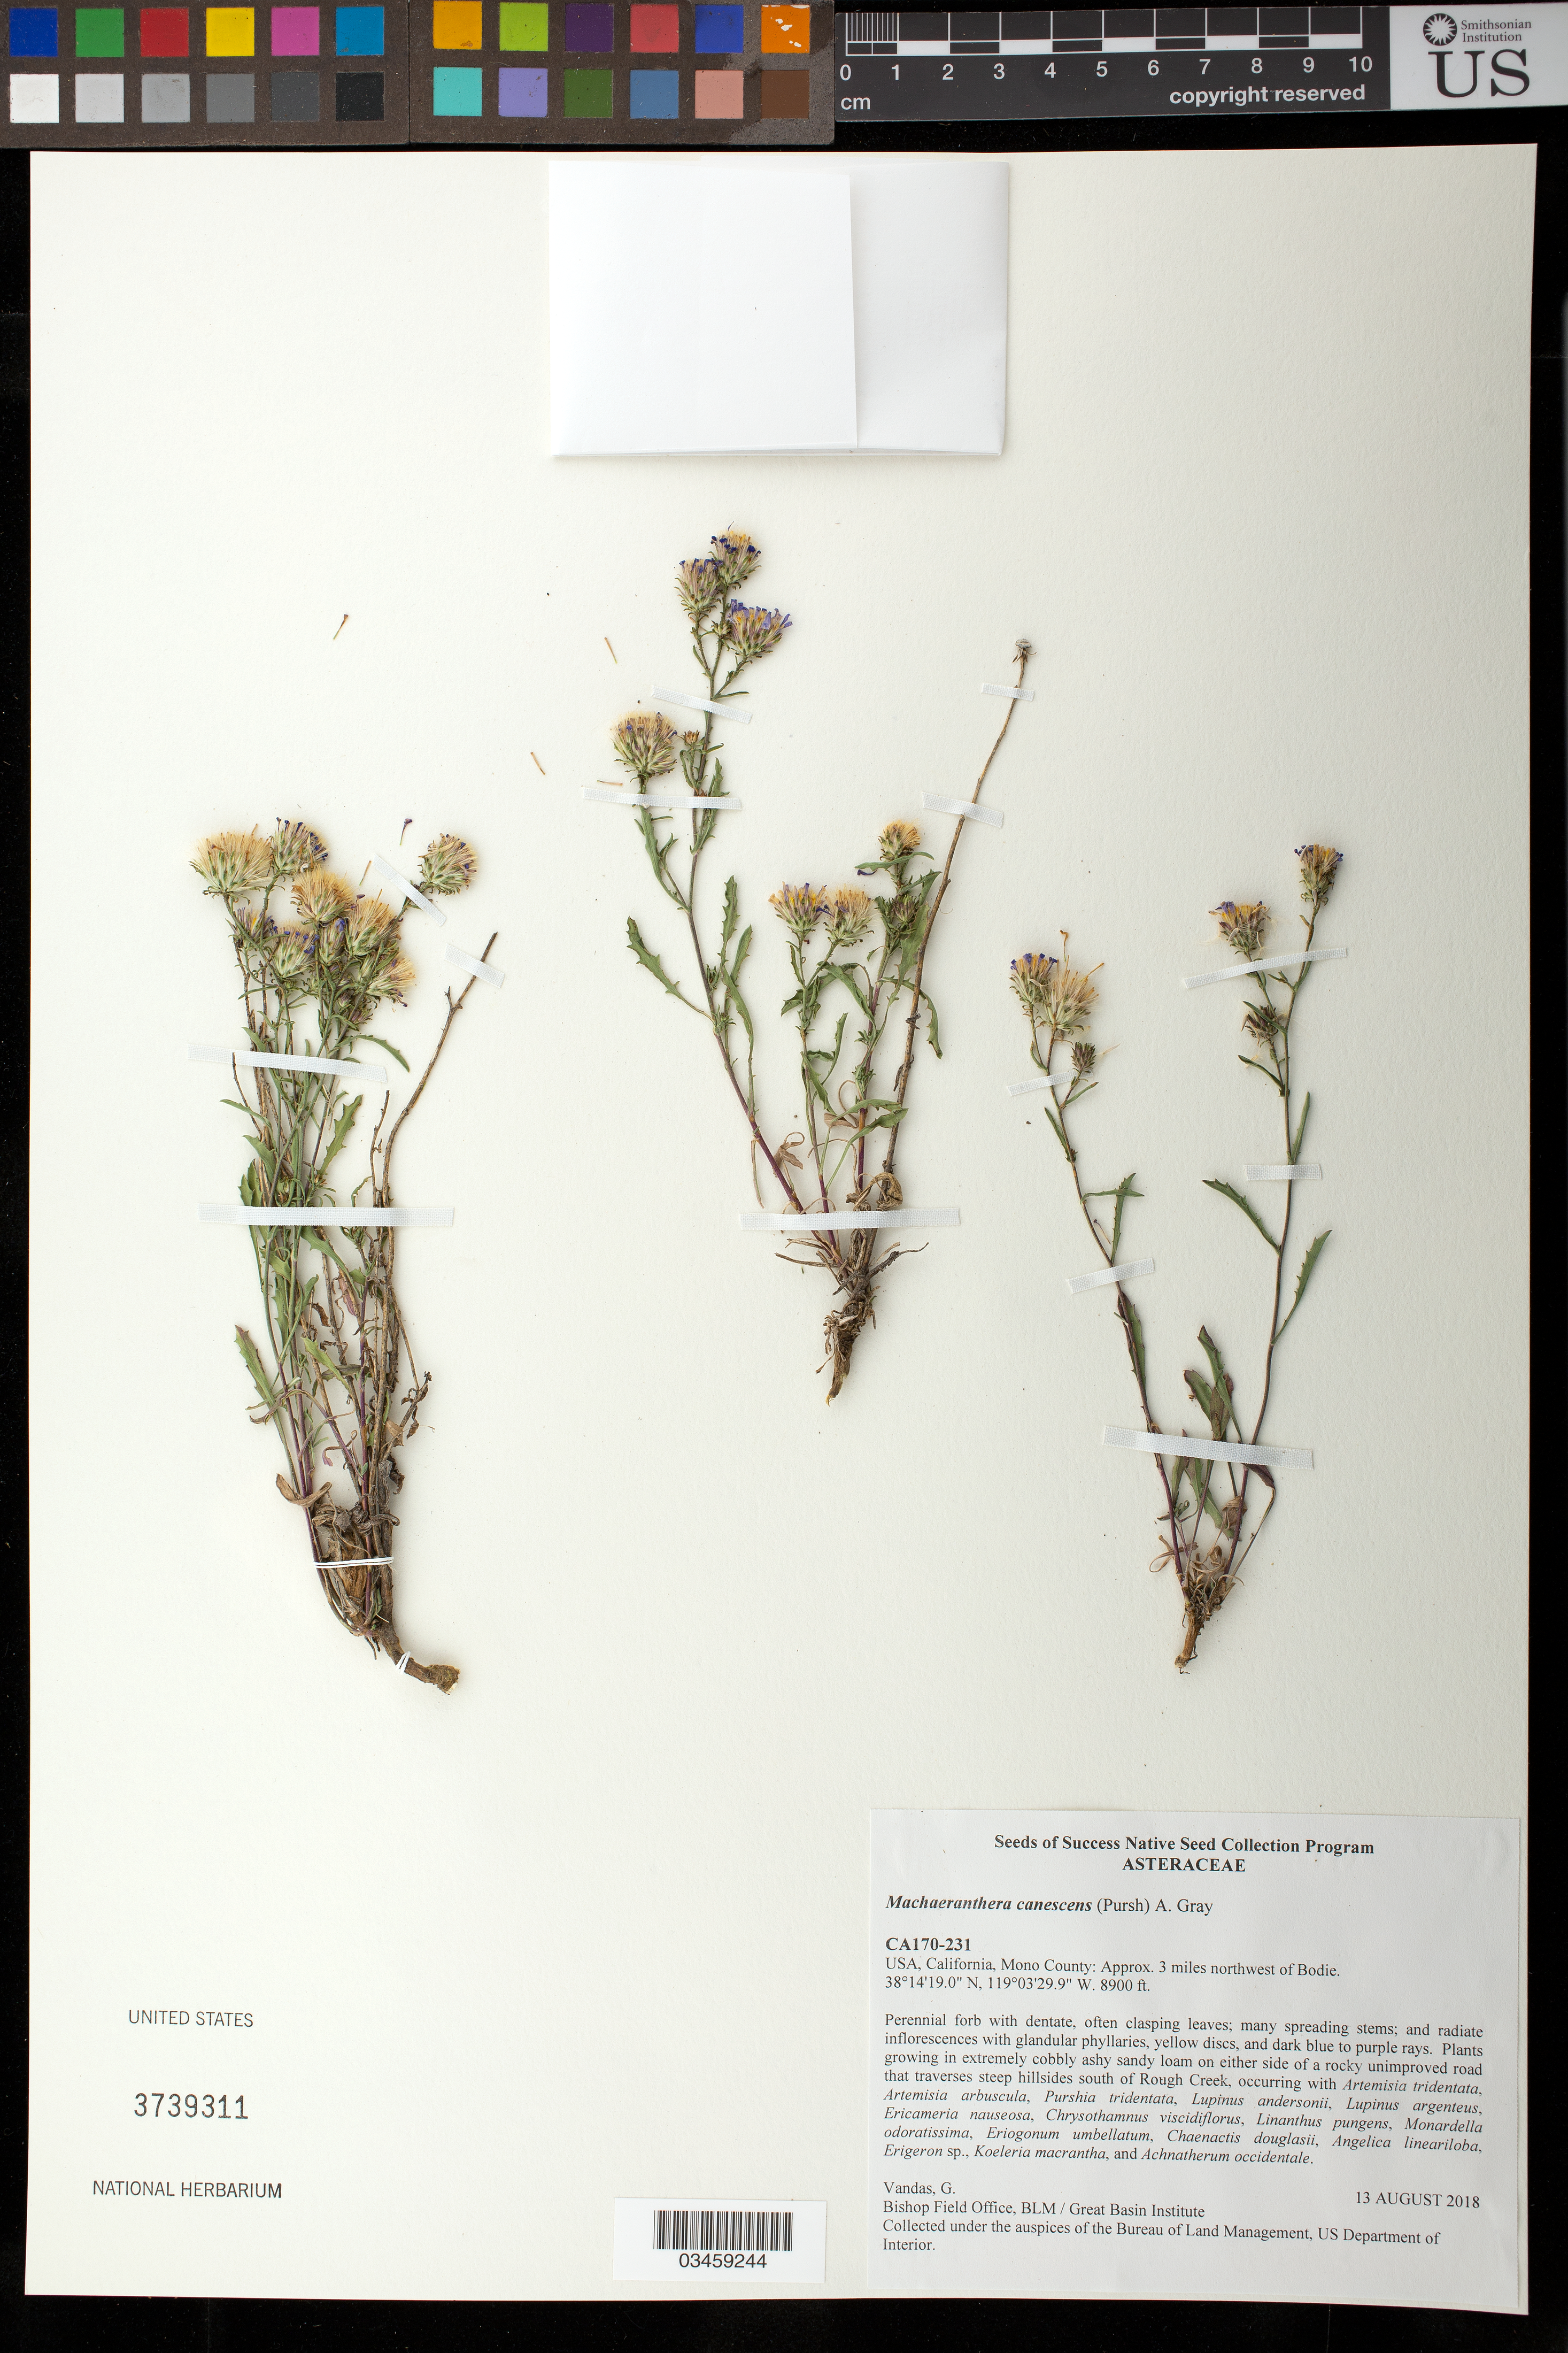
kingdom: Plantae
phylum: Tracheophyta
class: Magnoliopsida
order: Asterales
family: Asteraceae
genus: Machaeranthera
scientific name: Machaeranthera canescens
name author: (Pursh) A. Gray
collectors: G. Vandas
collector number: CA170-231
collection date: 2018-08-13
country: United States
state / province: California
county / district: Mono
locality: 3 mi. NW of Bodie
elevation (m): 2713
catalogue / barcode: US 3739311